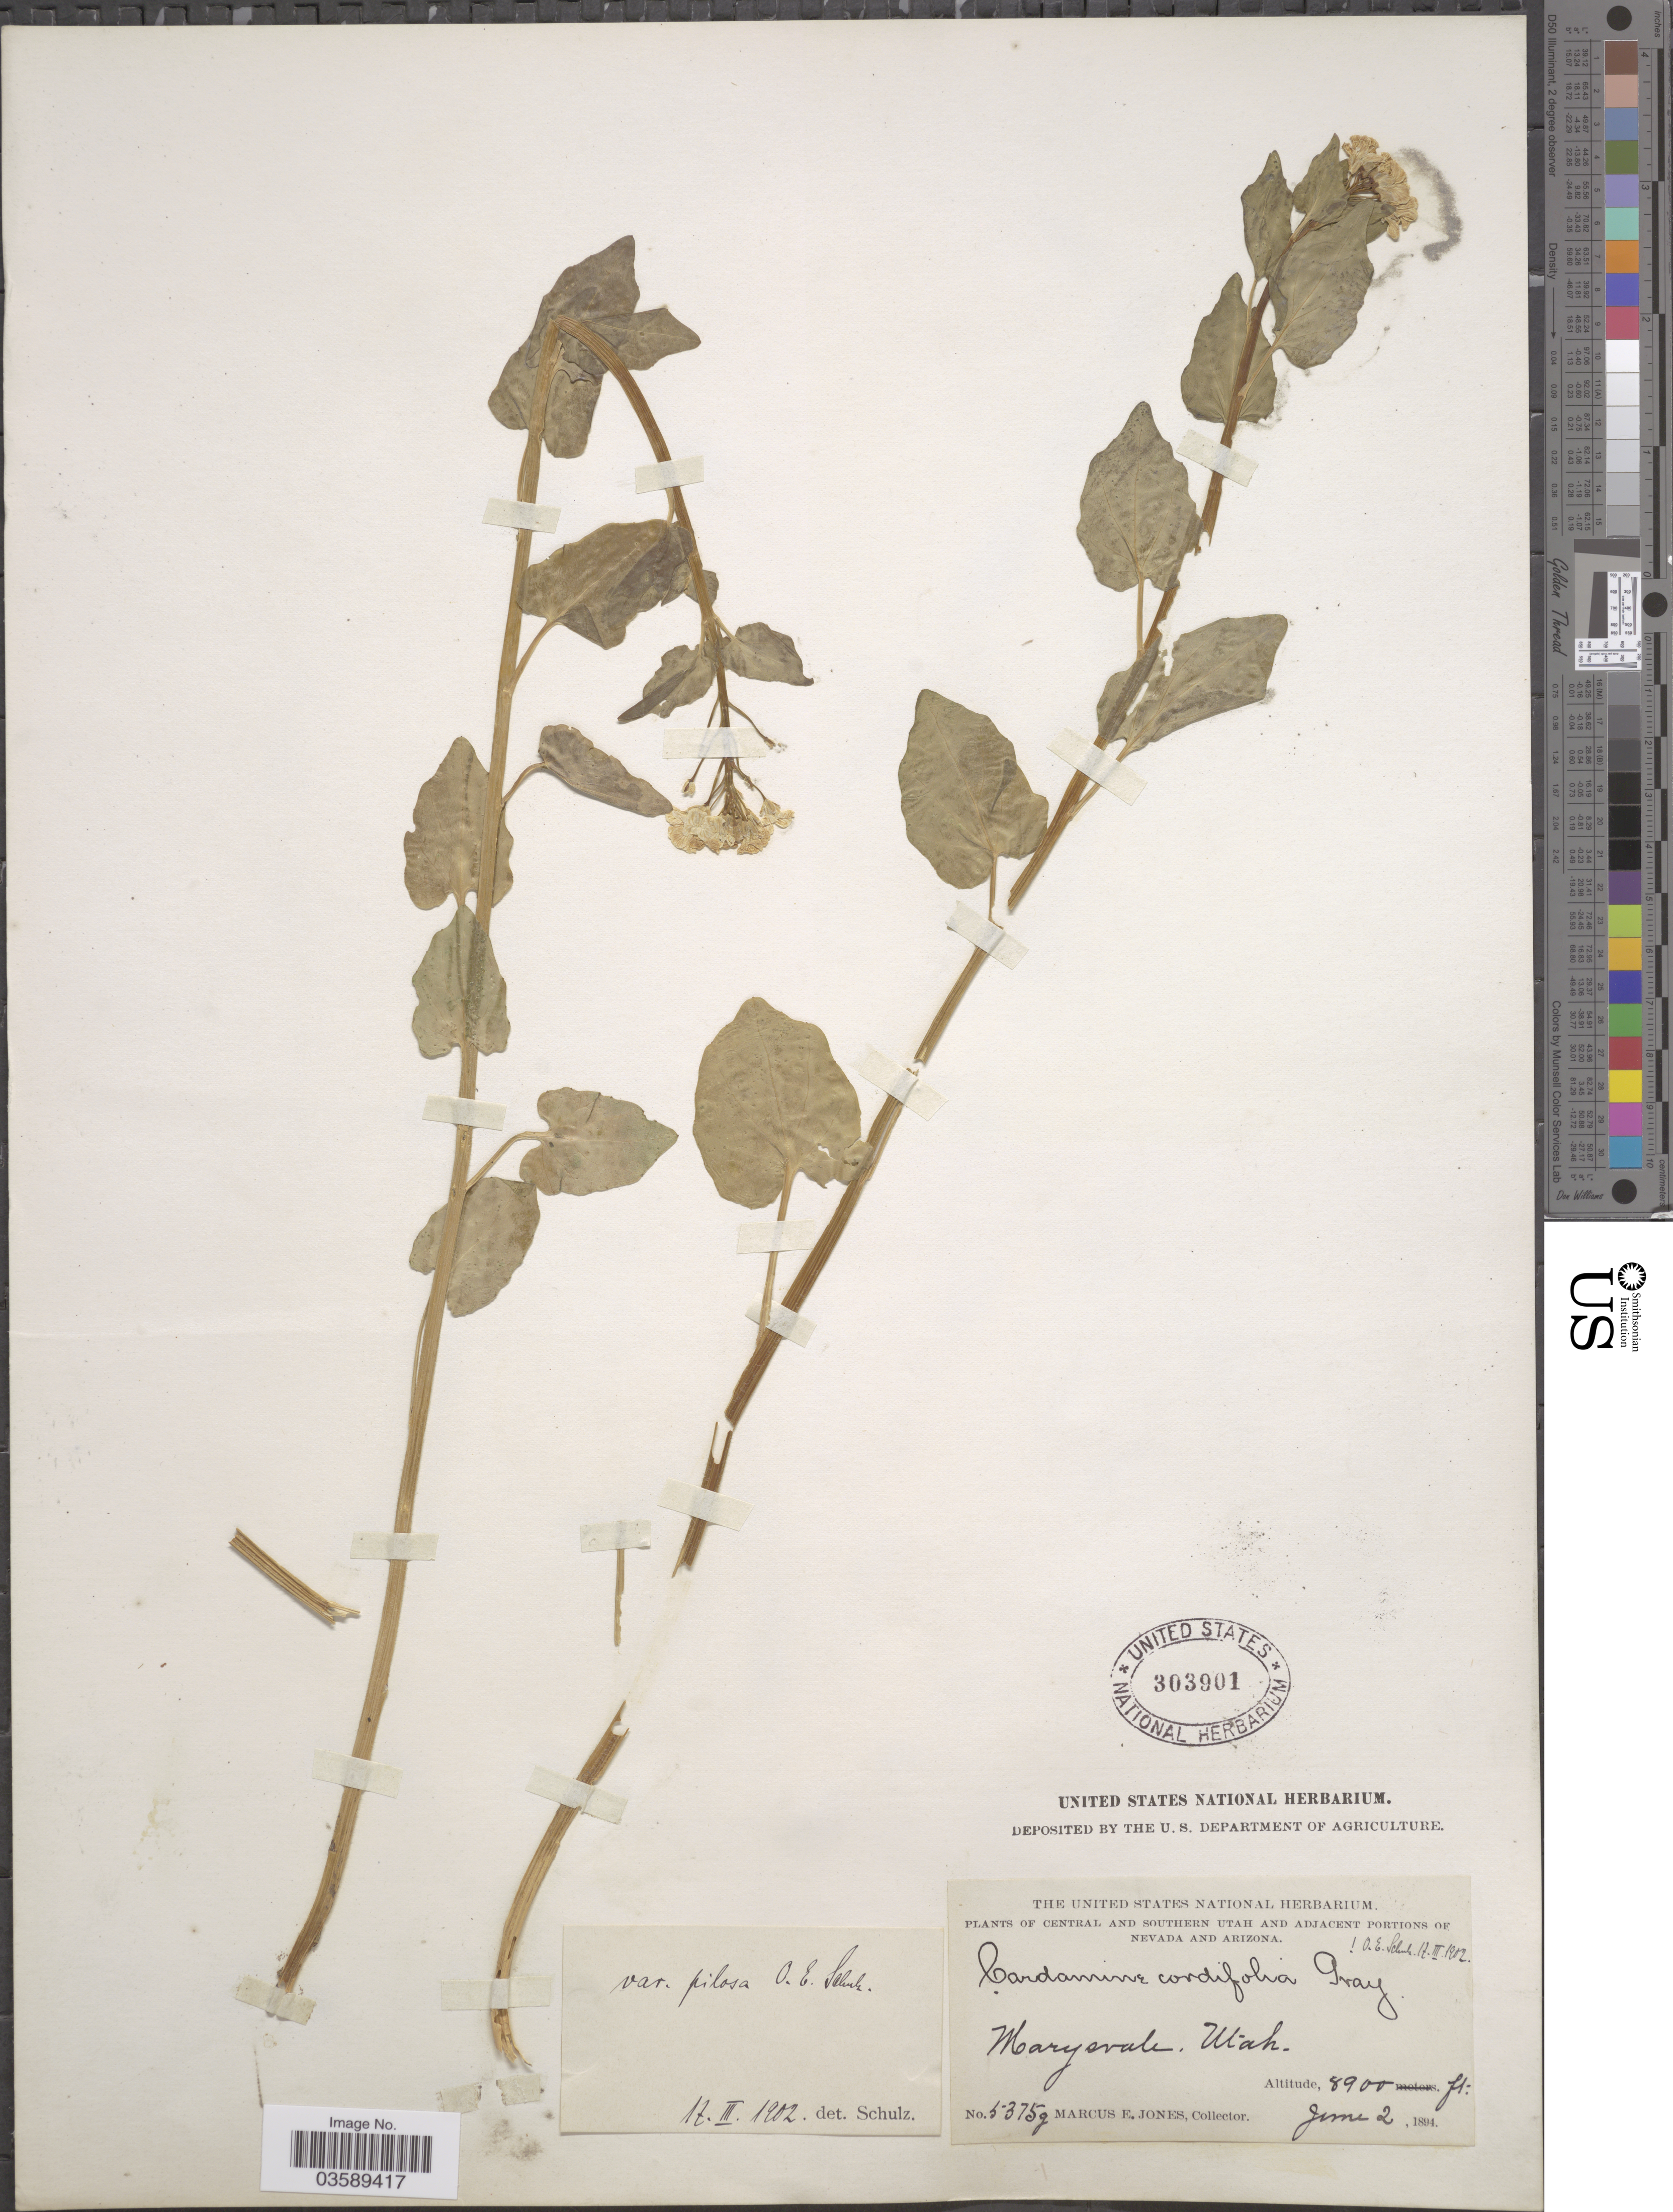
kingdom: Plantae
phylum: Tracheophyta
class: Magnoliopsida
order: Brassicales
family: Brassicaceae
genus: Cardamine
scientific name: Cardamine infausta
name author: Greene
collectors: M. E. Jones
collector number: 5375g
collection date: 1814-06-02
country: United States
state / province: Utah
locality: Central and Southern Utah. Marysvale.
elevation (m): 2713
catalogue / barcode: US 303901